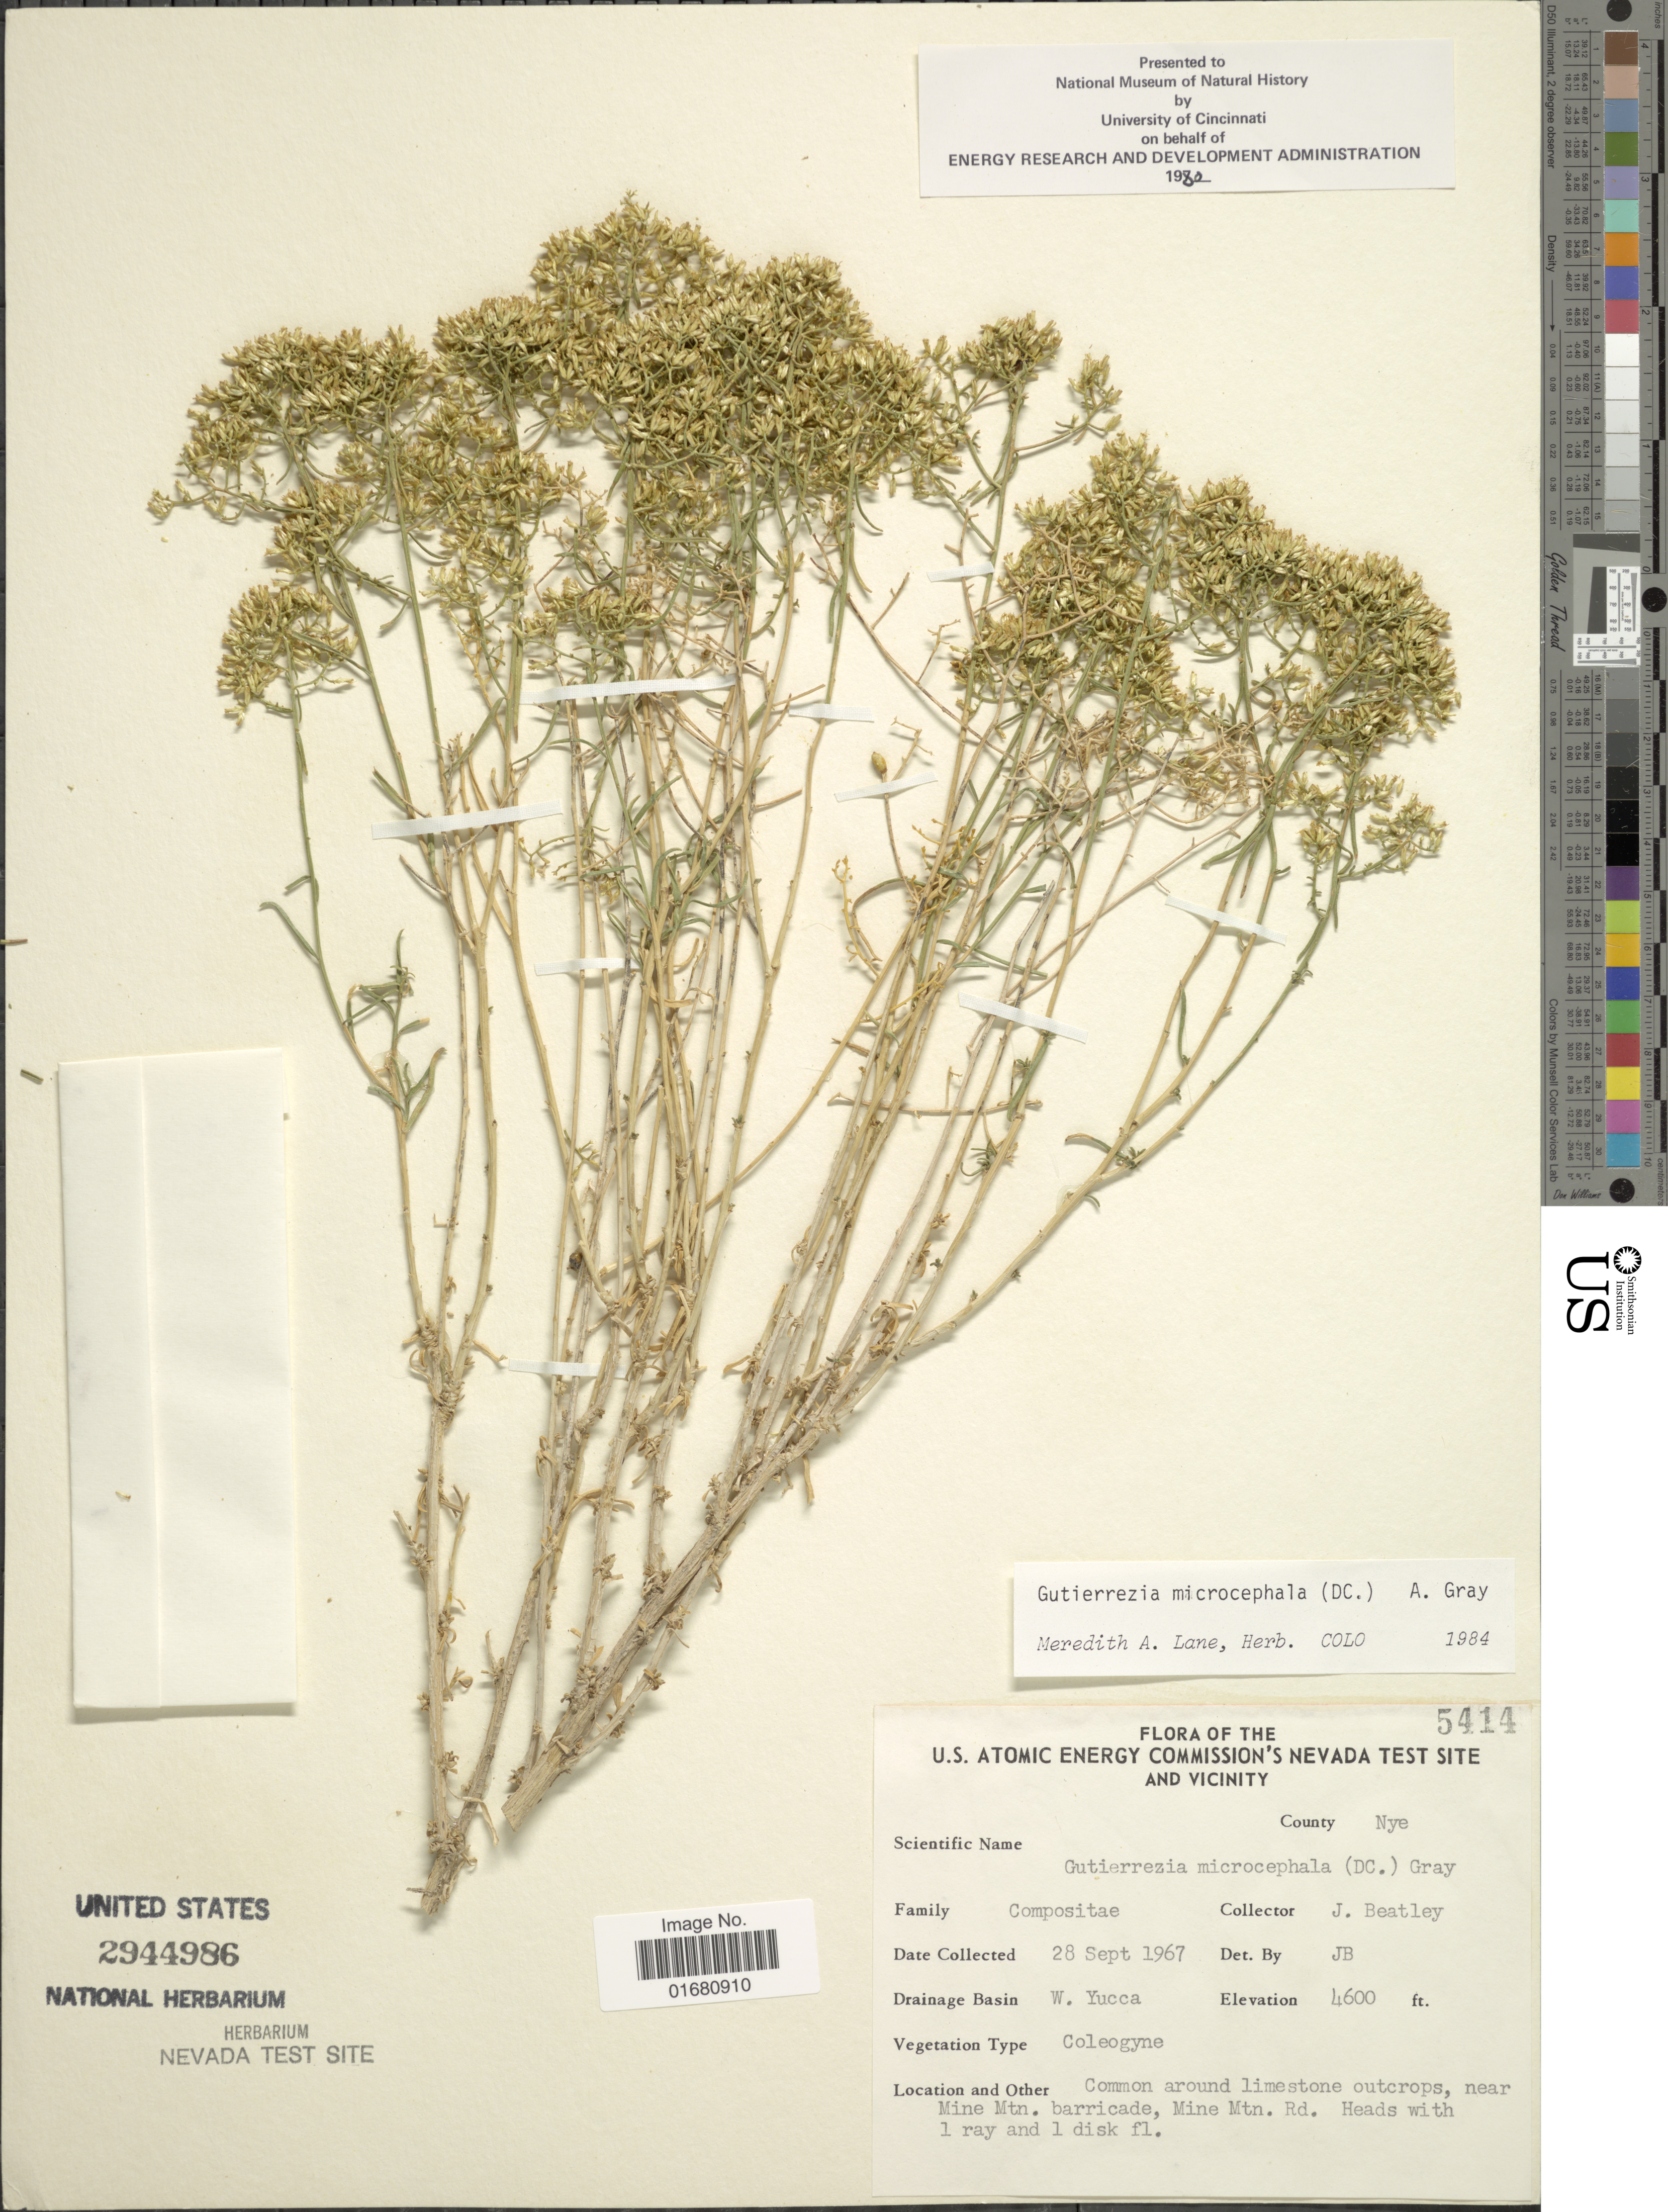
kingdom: Plantae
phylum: Tracheophyta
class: Magnoliopsida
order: Asterales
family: Asteraceae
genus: Gutierrezia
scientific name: Gutierrezia microcephala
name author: (DC.) A. Gray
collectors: J. C. Beatley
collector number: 5414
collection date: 1967-09-28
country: United States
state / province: Nevada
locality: U.S. Atomic Energy Commission's Nevada test site and Vicinity, Drainage Basin: W. Yucca. Common around limestone outcrops, near Mine Mtn. barricade, Mine Mtn. Rd., County Nye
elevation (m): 1402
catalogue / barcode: US 2944986